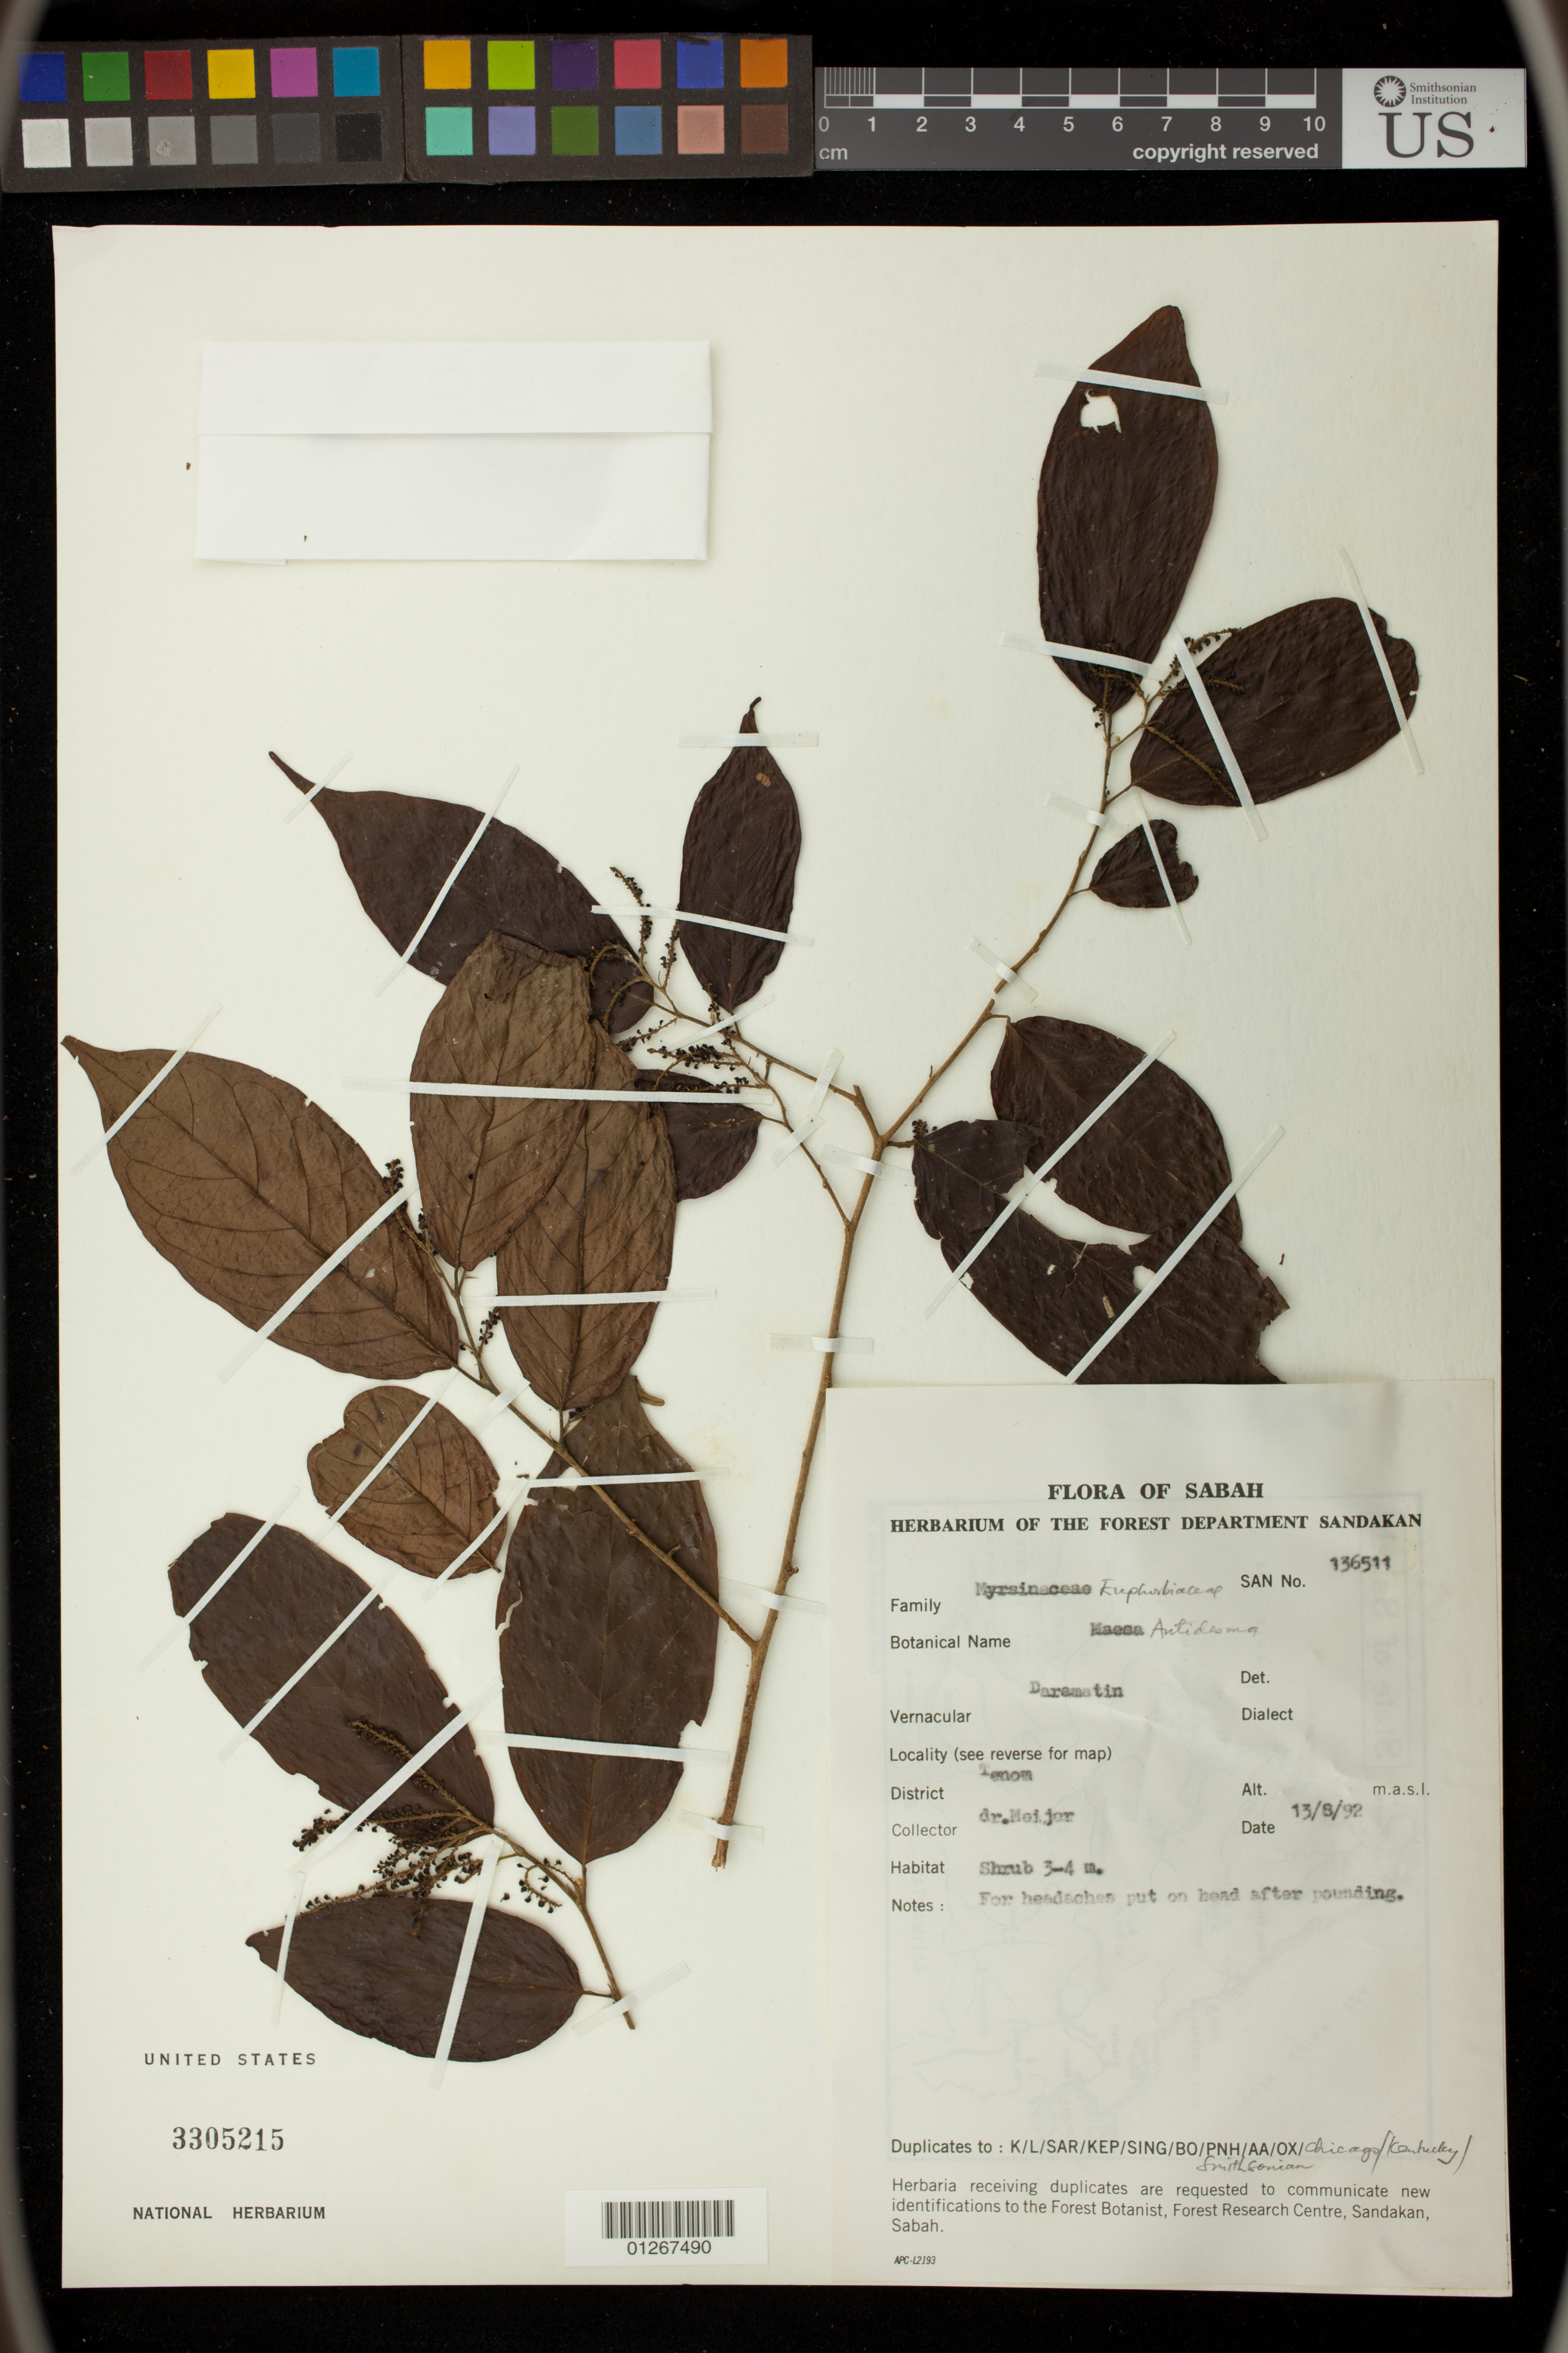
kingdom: Plantae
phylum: Tracheophyta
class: Magnoliopsida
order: Malpighiales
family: Phyllanthaceae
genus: Antidesma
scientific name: Antidesma sp.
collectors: -- Meijer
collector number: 136511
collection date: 1992-08-13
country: Malaysia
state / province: Sabah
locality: Tenom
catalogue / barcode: US 3305215